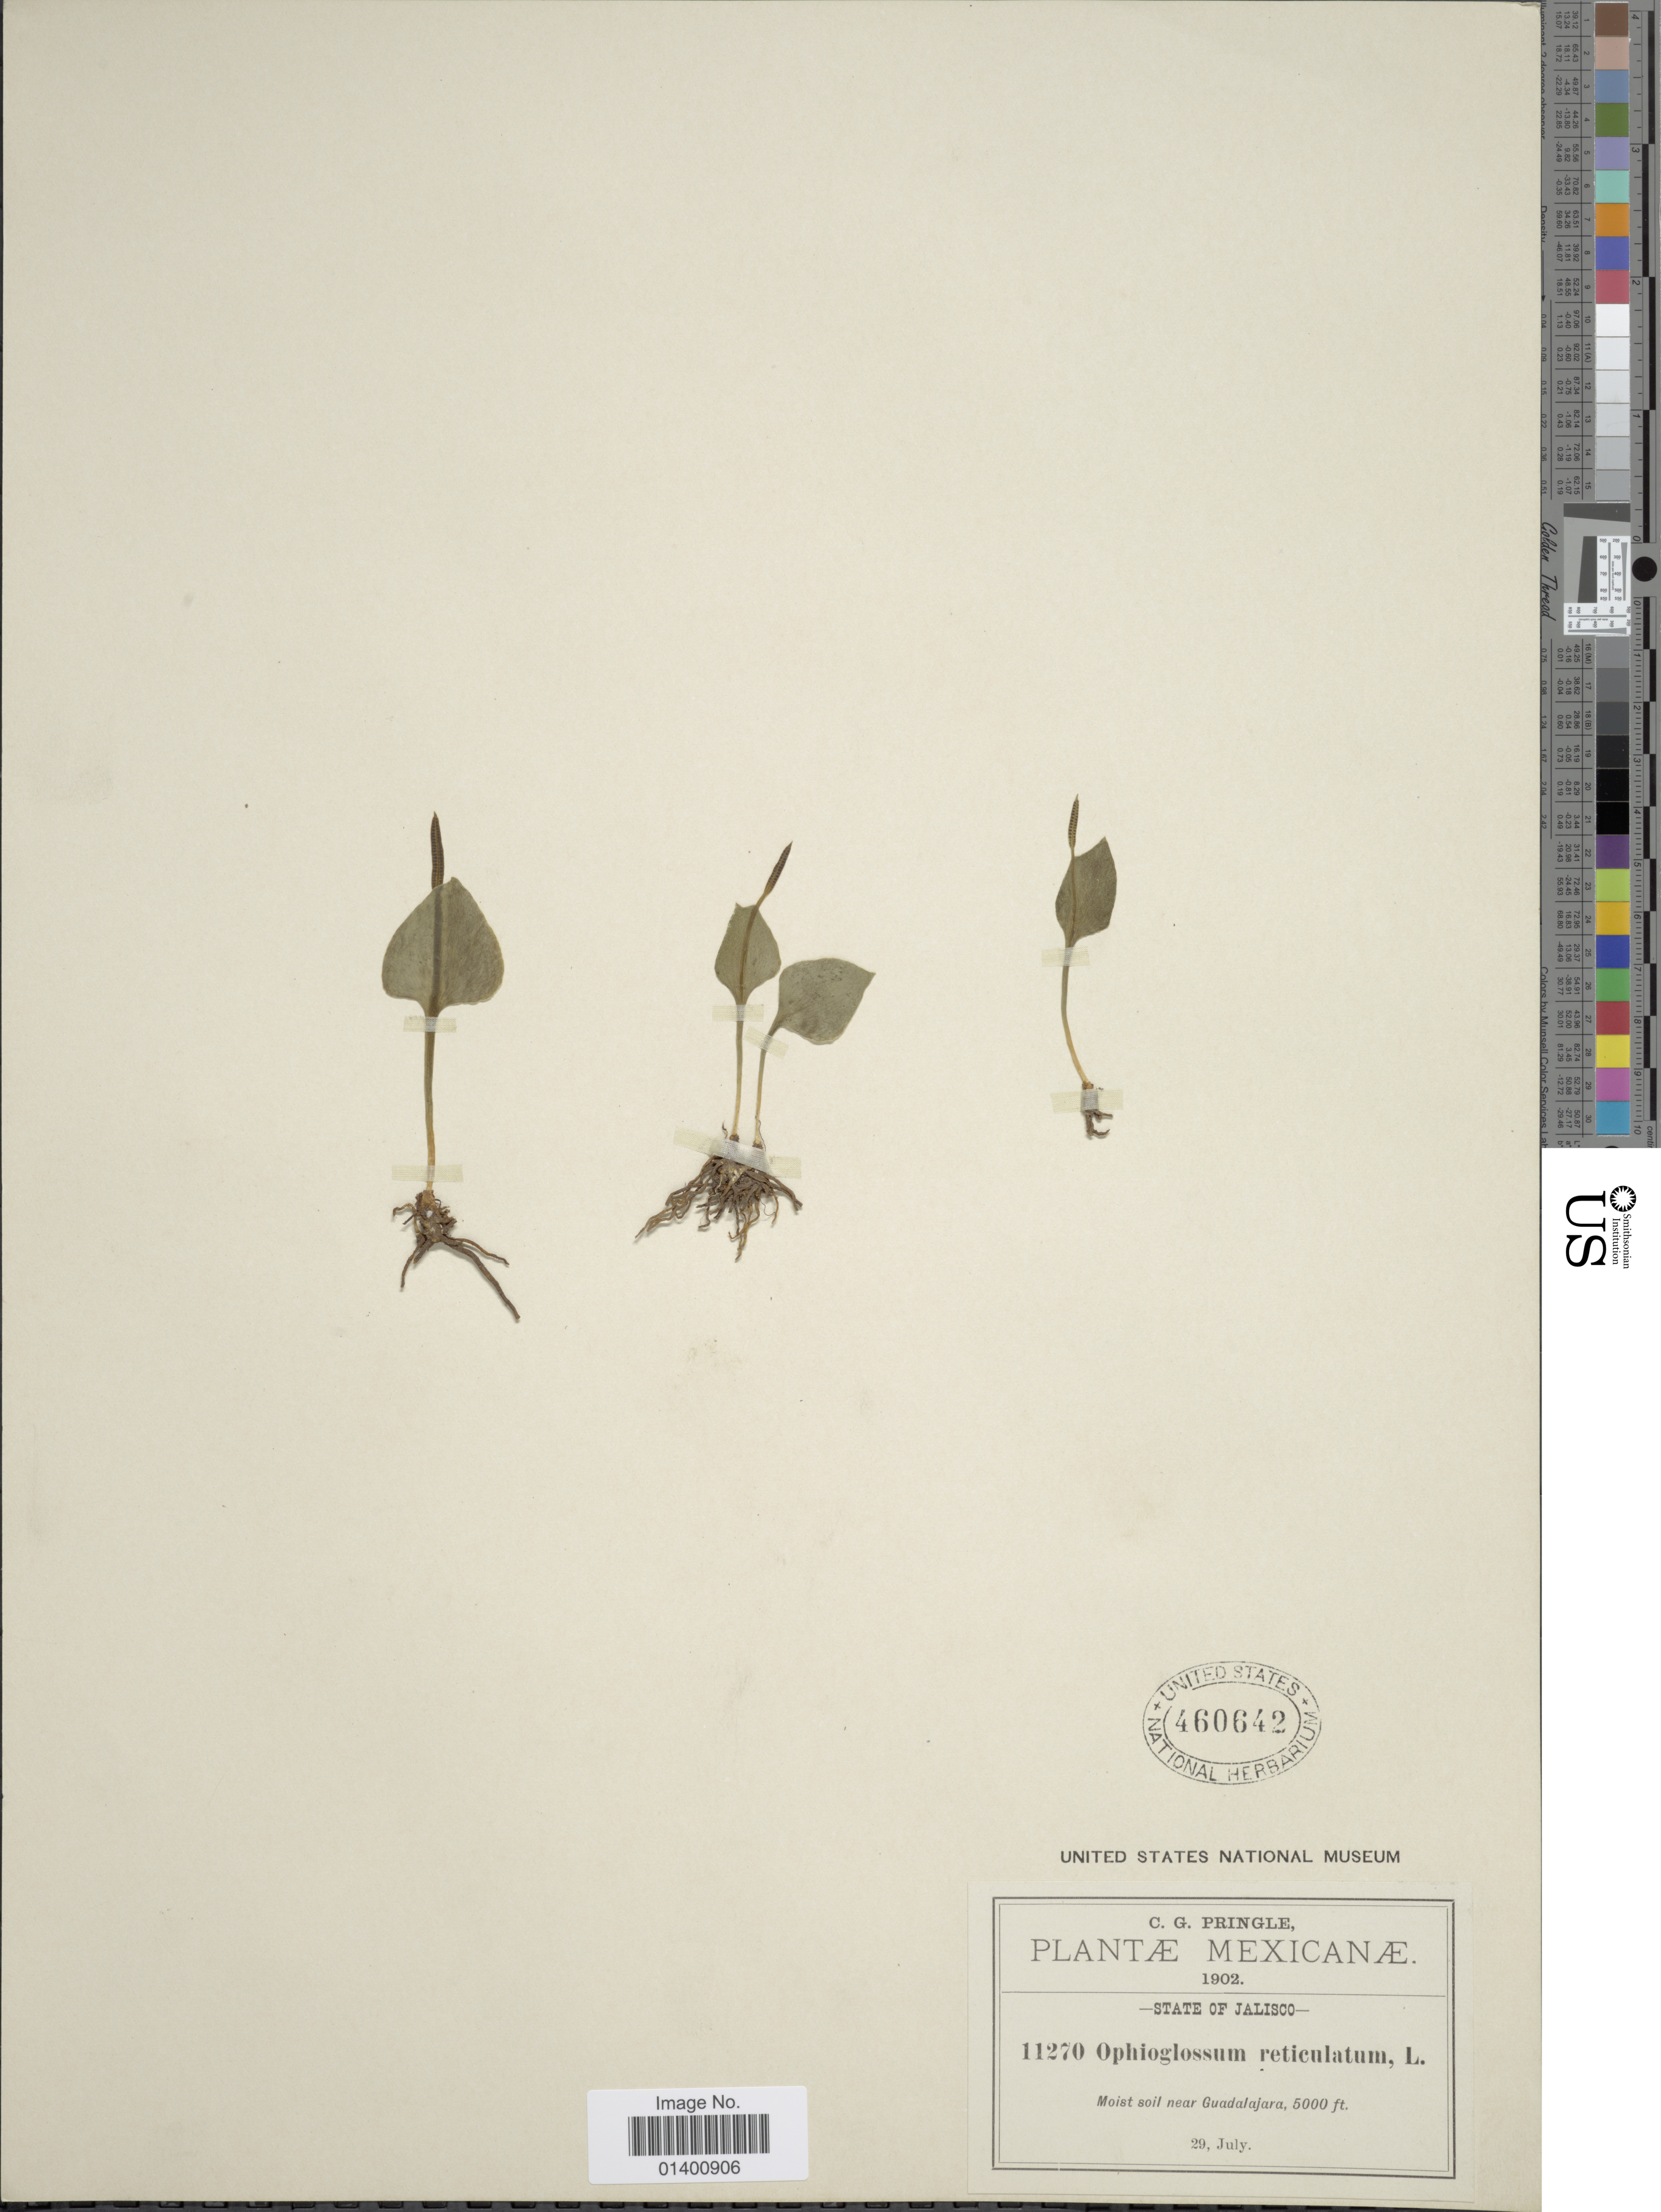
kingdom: Plantae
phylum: Tracheophyta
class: Polypodiopsida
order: Ophioglossales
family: Ophioglossaceae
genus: Ophioglossum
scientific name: Ophioglossum reticulatum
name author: L.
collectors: C. G. Pringle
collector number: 11270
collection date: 1902-07-29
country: Mexico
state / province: Jalisco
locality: Moist soil near Guadalajara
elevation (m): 1524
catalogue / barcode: US 460642